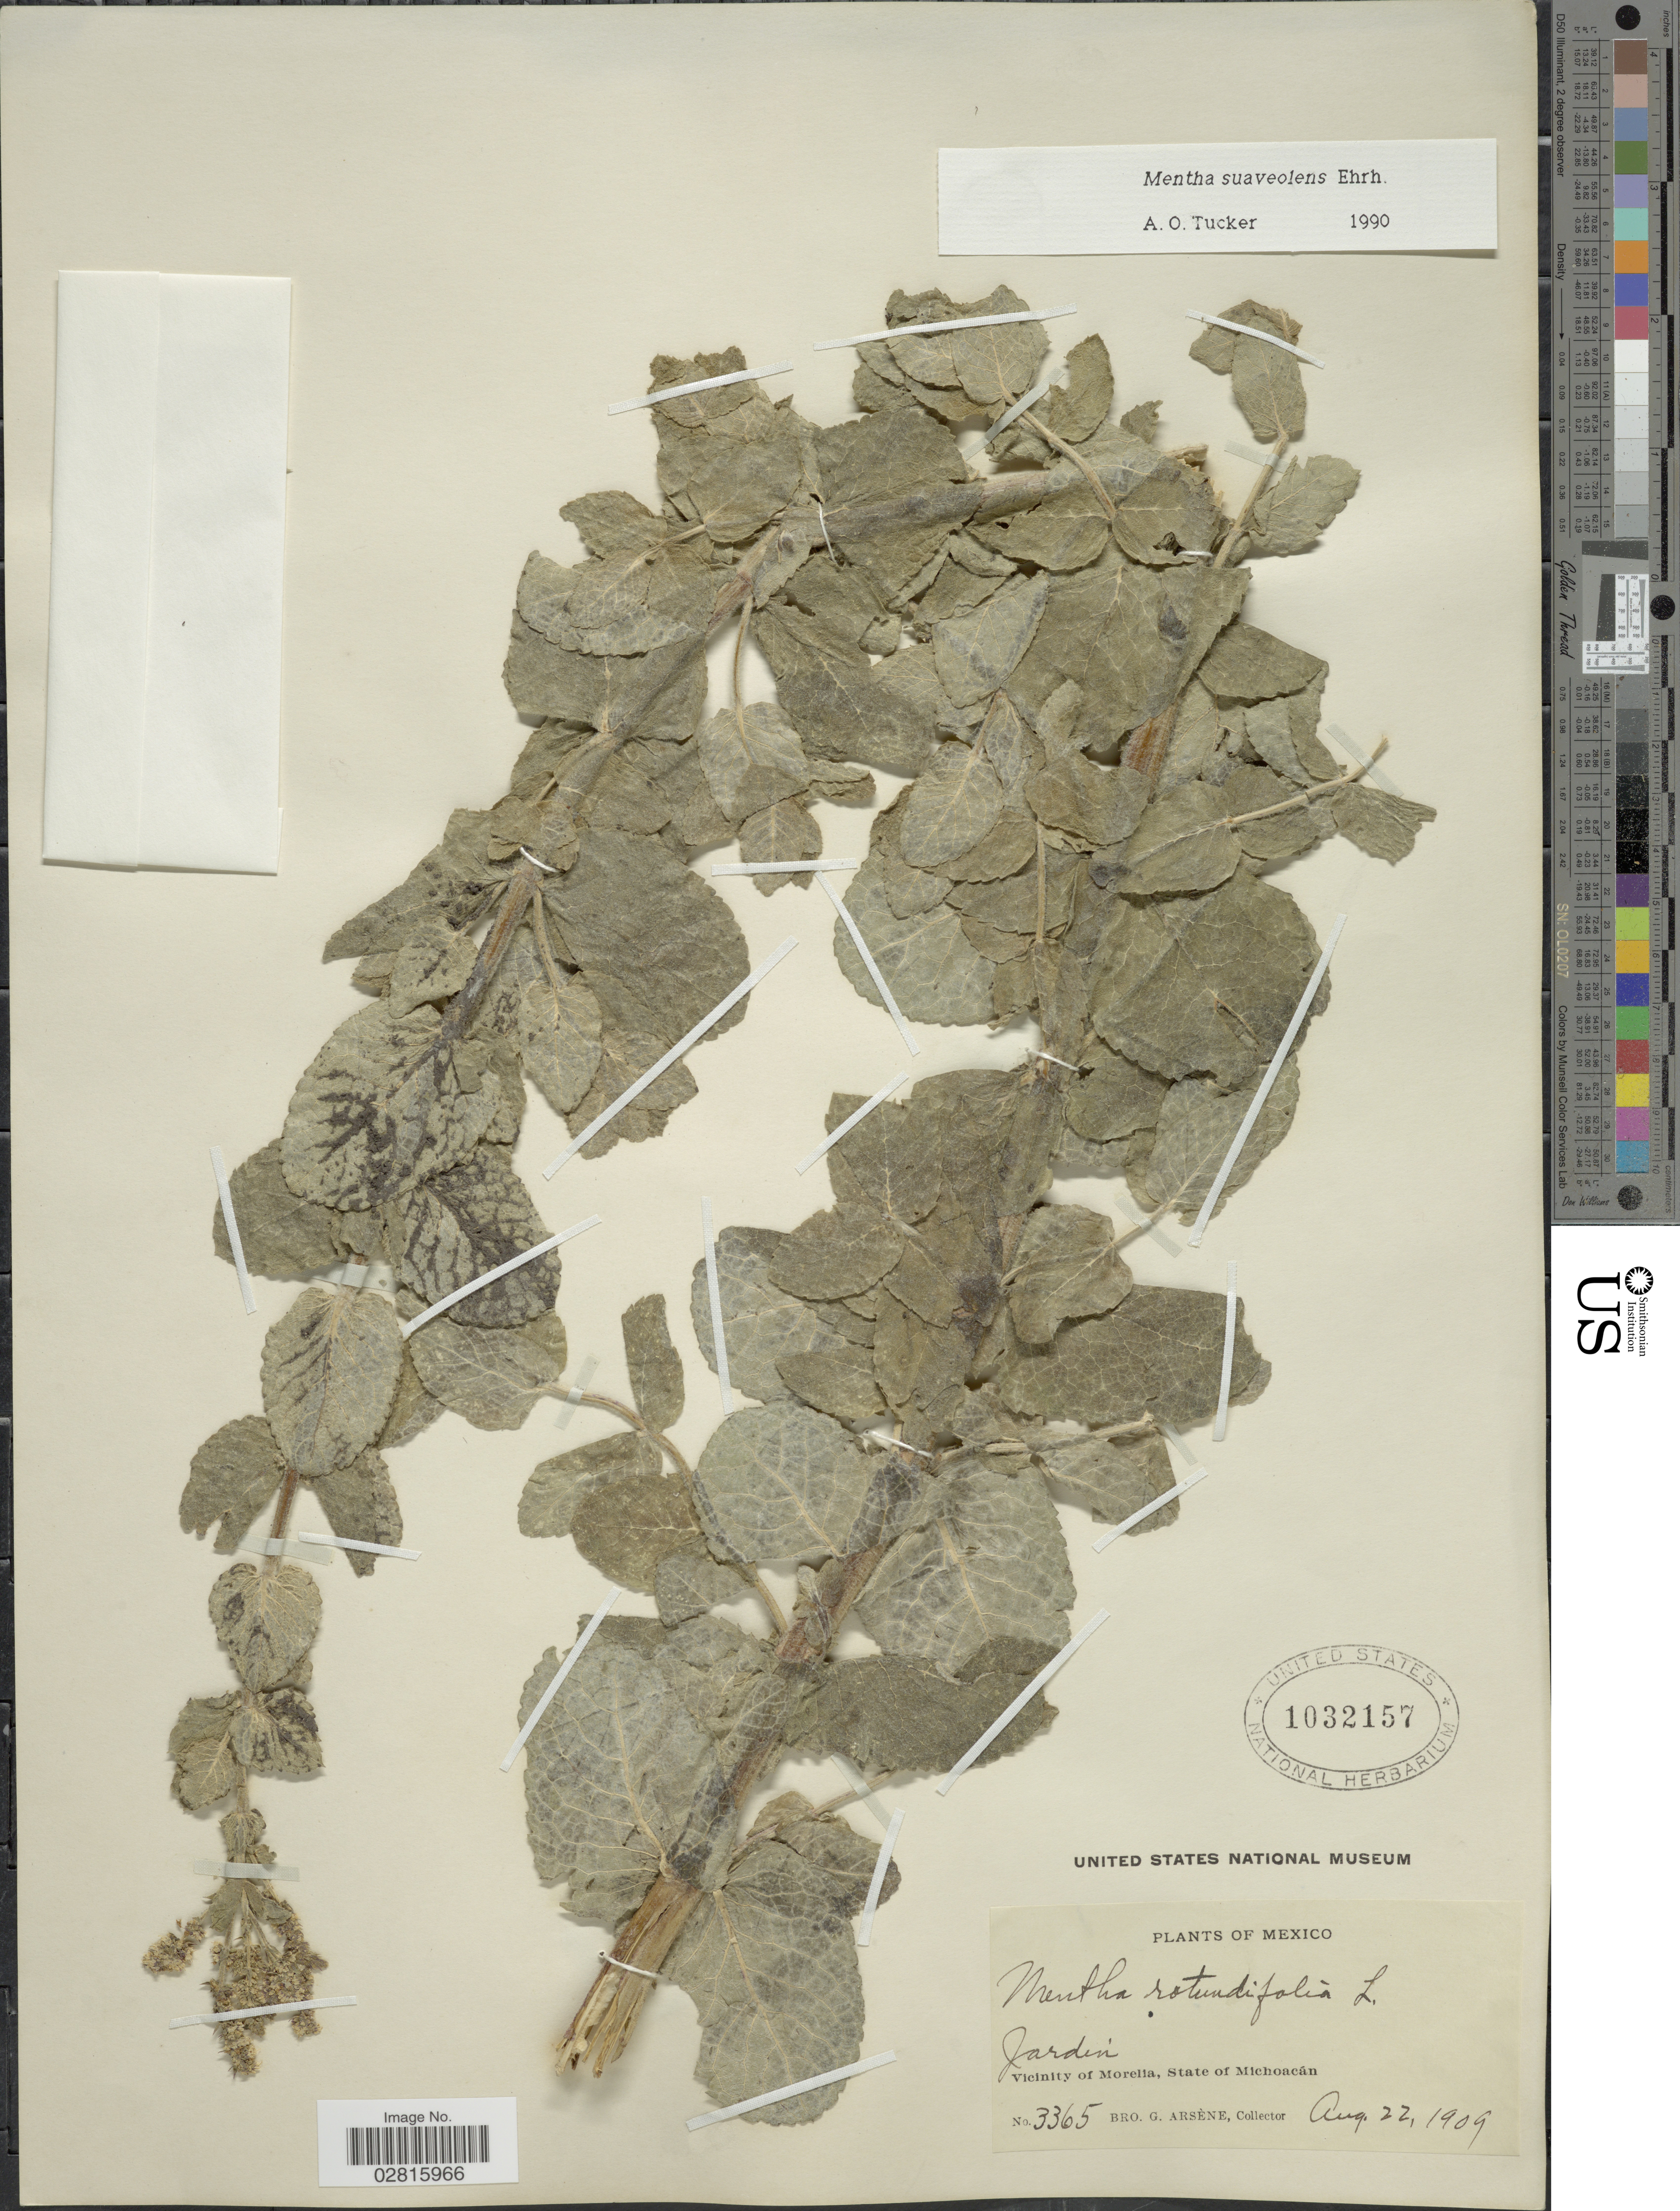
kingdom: Plantae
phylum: Tracheophyta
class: Magnoliopsida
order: Lamiales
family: Lamiaceae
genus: Mentha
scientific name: Mentha suaveolens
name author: Ehrh.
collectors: Bro. G. Arsène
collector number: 3365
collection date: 1909-08-22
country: Mexico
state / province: Michoacán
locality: Jardin. Vicinity of Morelia, State of Michoacán.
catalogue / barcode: US 1032157